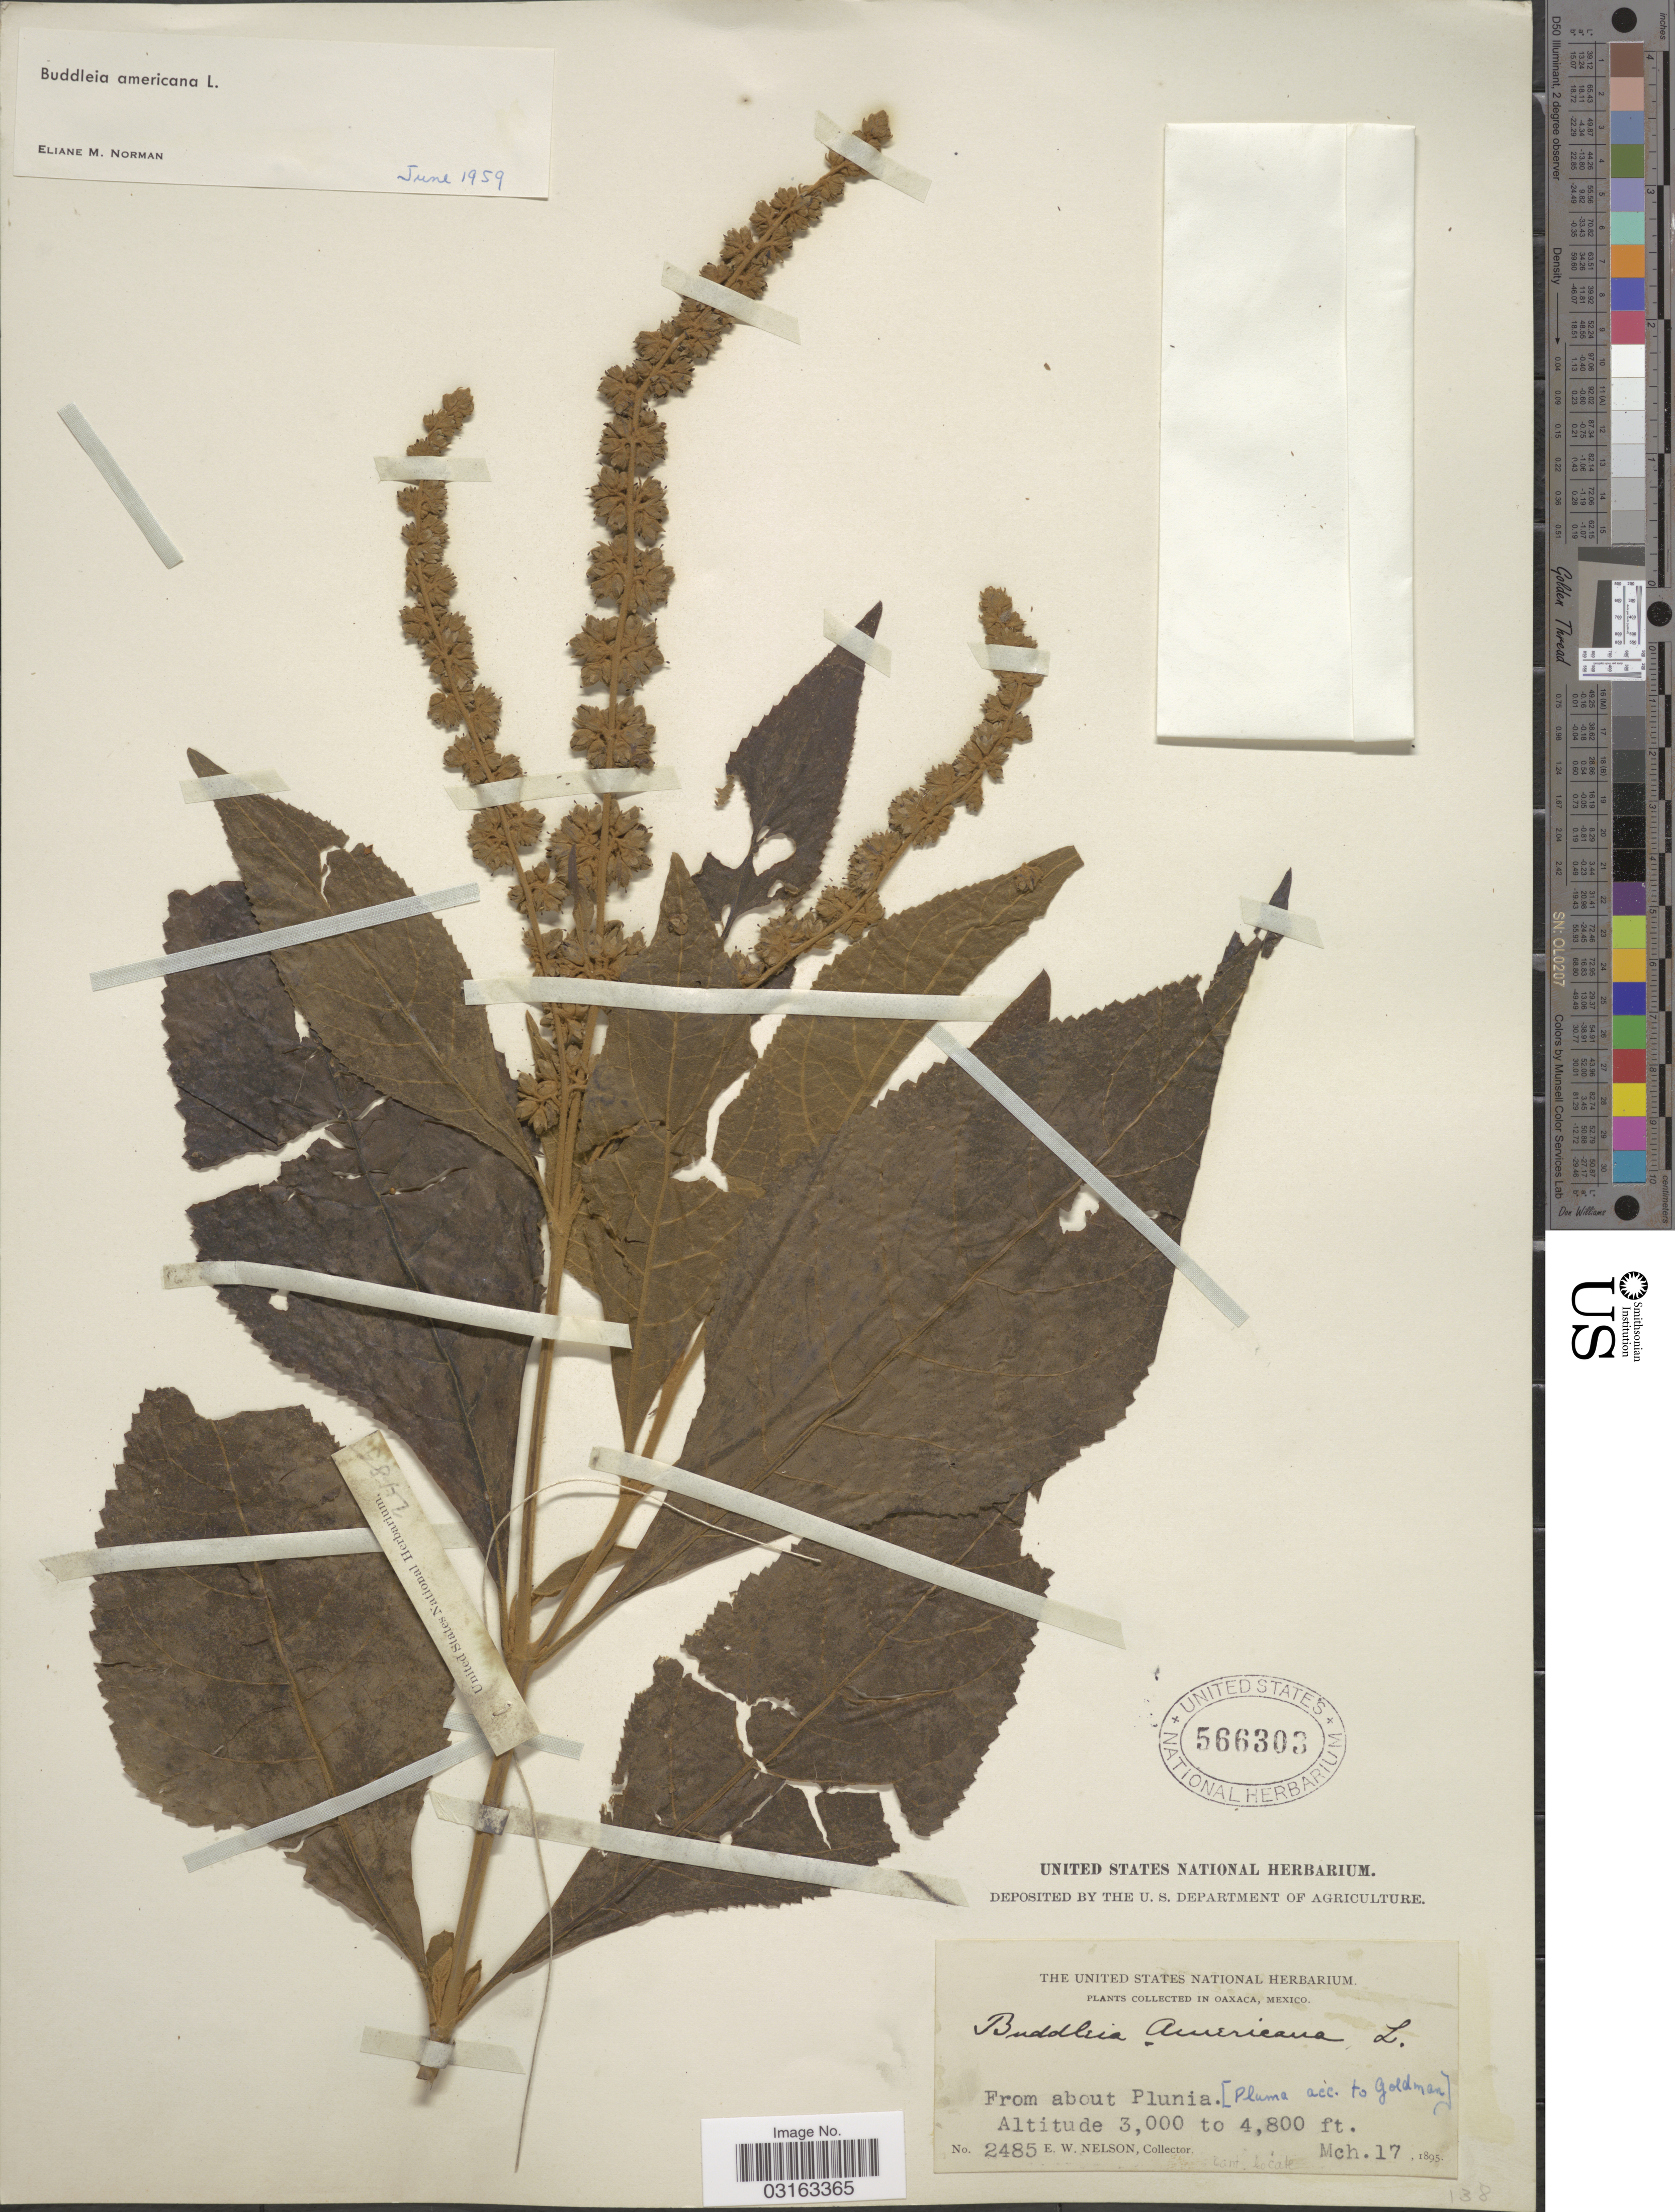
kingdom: Plantae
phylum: Tracheophyta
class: Magnoliopsida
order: Lamiales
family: Scrophulariaceae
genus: Buddleja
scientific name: Buddleja americana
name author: L.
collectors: E. W. Nelson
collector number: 2485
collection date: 1895-03-17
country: Mexico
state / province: Oaxaca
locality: About Plunia [unsure placement].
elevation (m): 914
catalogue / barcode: US 566303